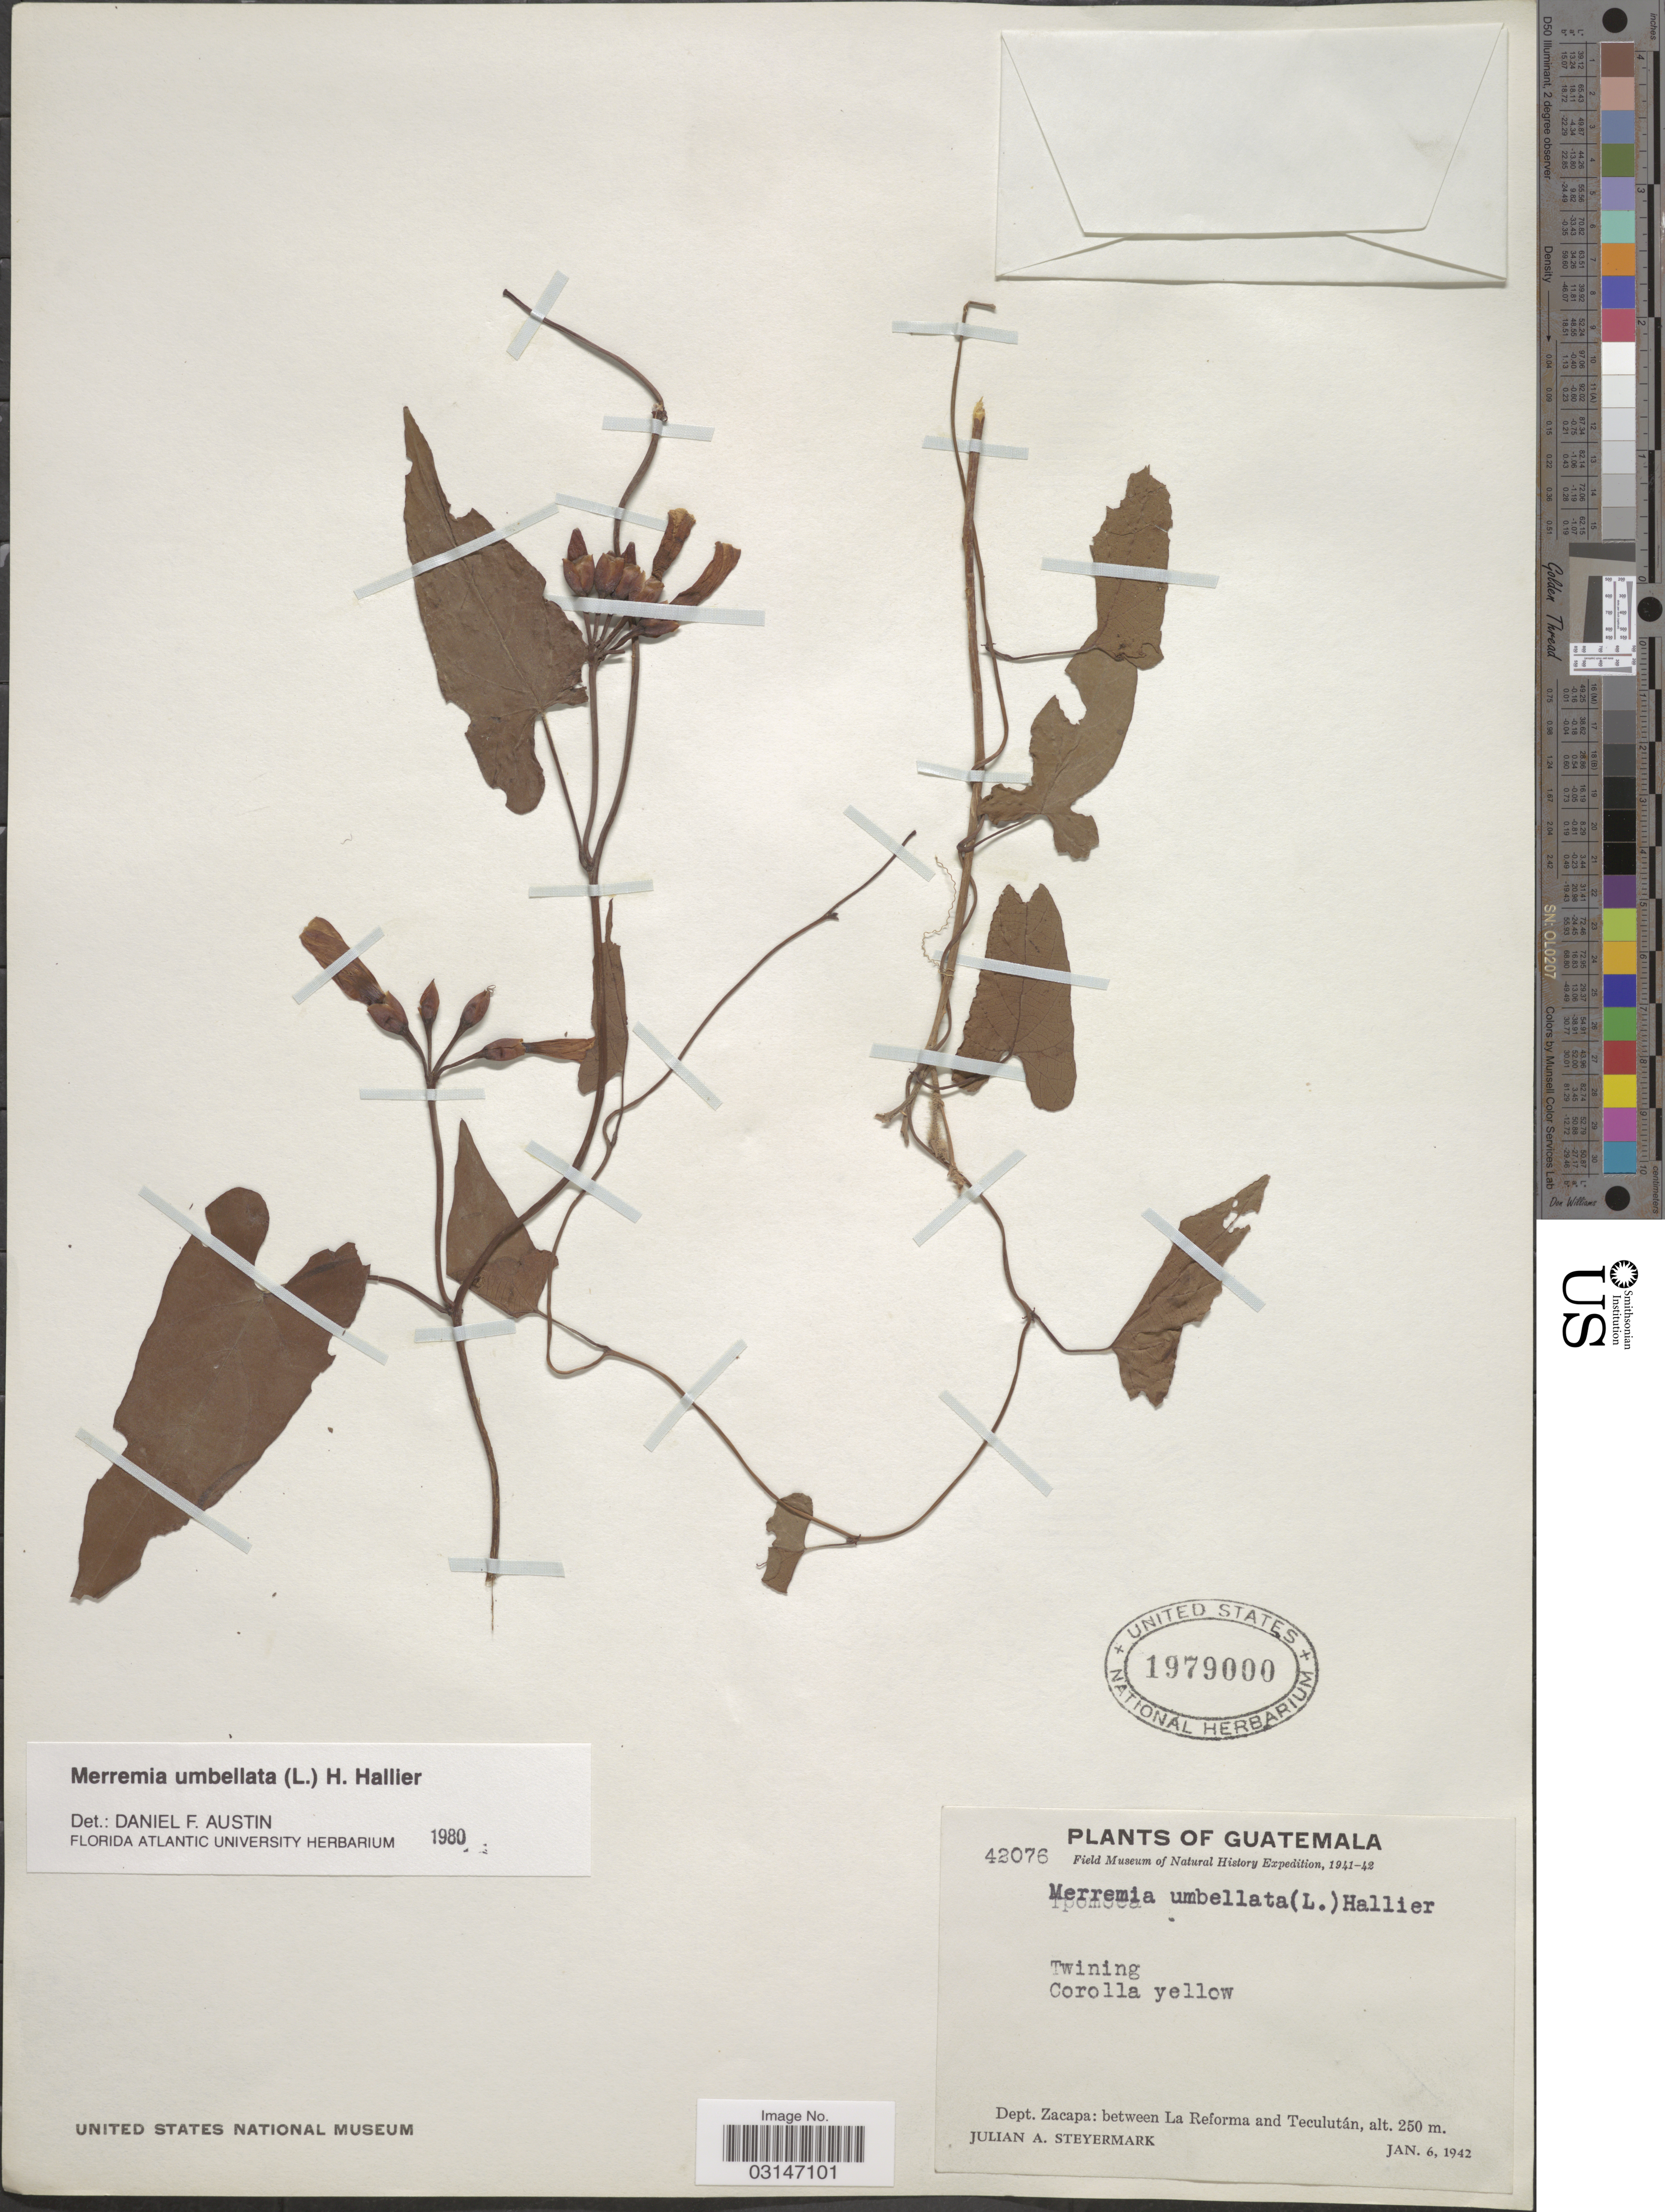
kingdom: Plantae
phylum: Tracheophyta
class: Magnoliopsida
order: Solanales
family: Convolvulaceae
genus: Camonea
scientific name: Camonea umbellata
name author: (L.) A. R. Simões & Staples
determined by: Strong, Mark T., (BOT), Smithsonian Institution - National Museum of Natural History (UNITED STATES)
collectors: J. Steyermark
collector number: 42076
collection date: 1942-01-06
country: Guatemala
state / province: Zacapa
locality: Dept. Zacapa: between La Reforma and Teculután.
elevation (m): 250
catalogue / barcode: US 1979000